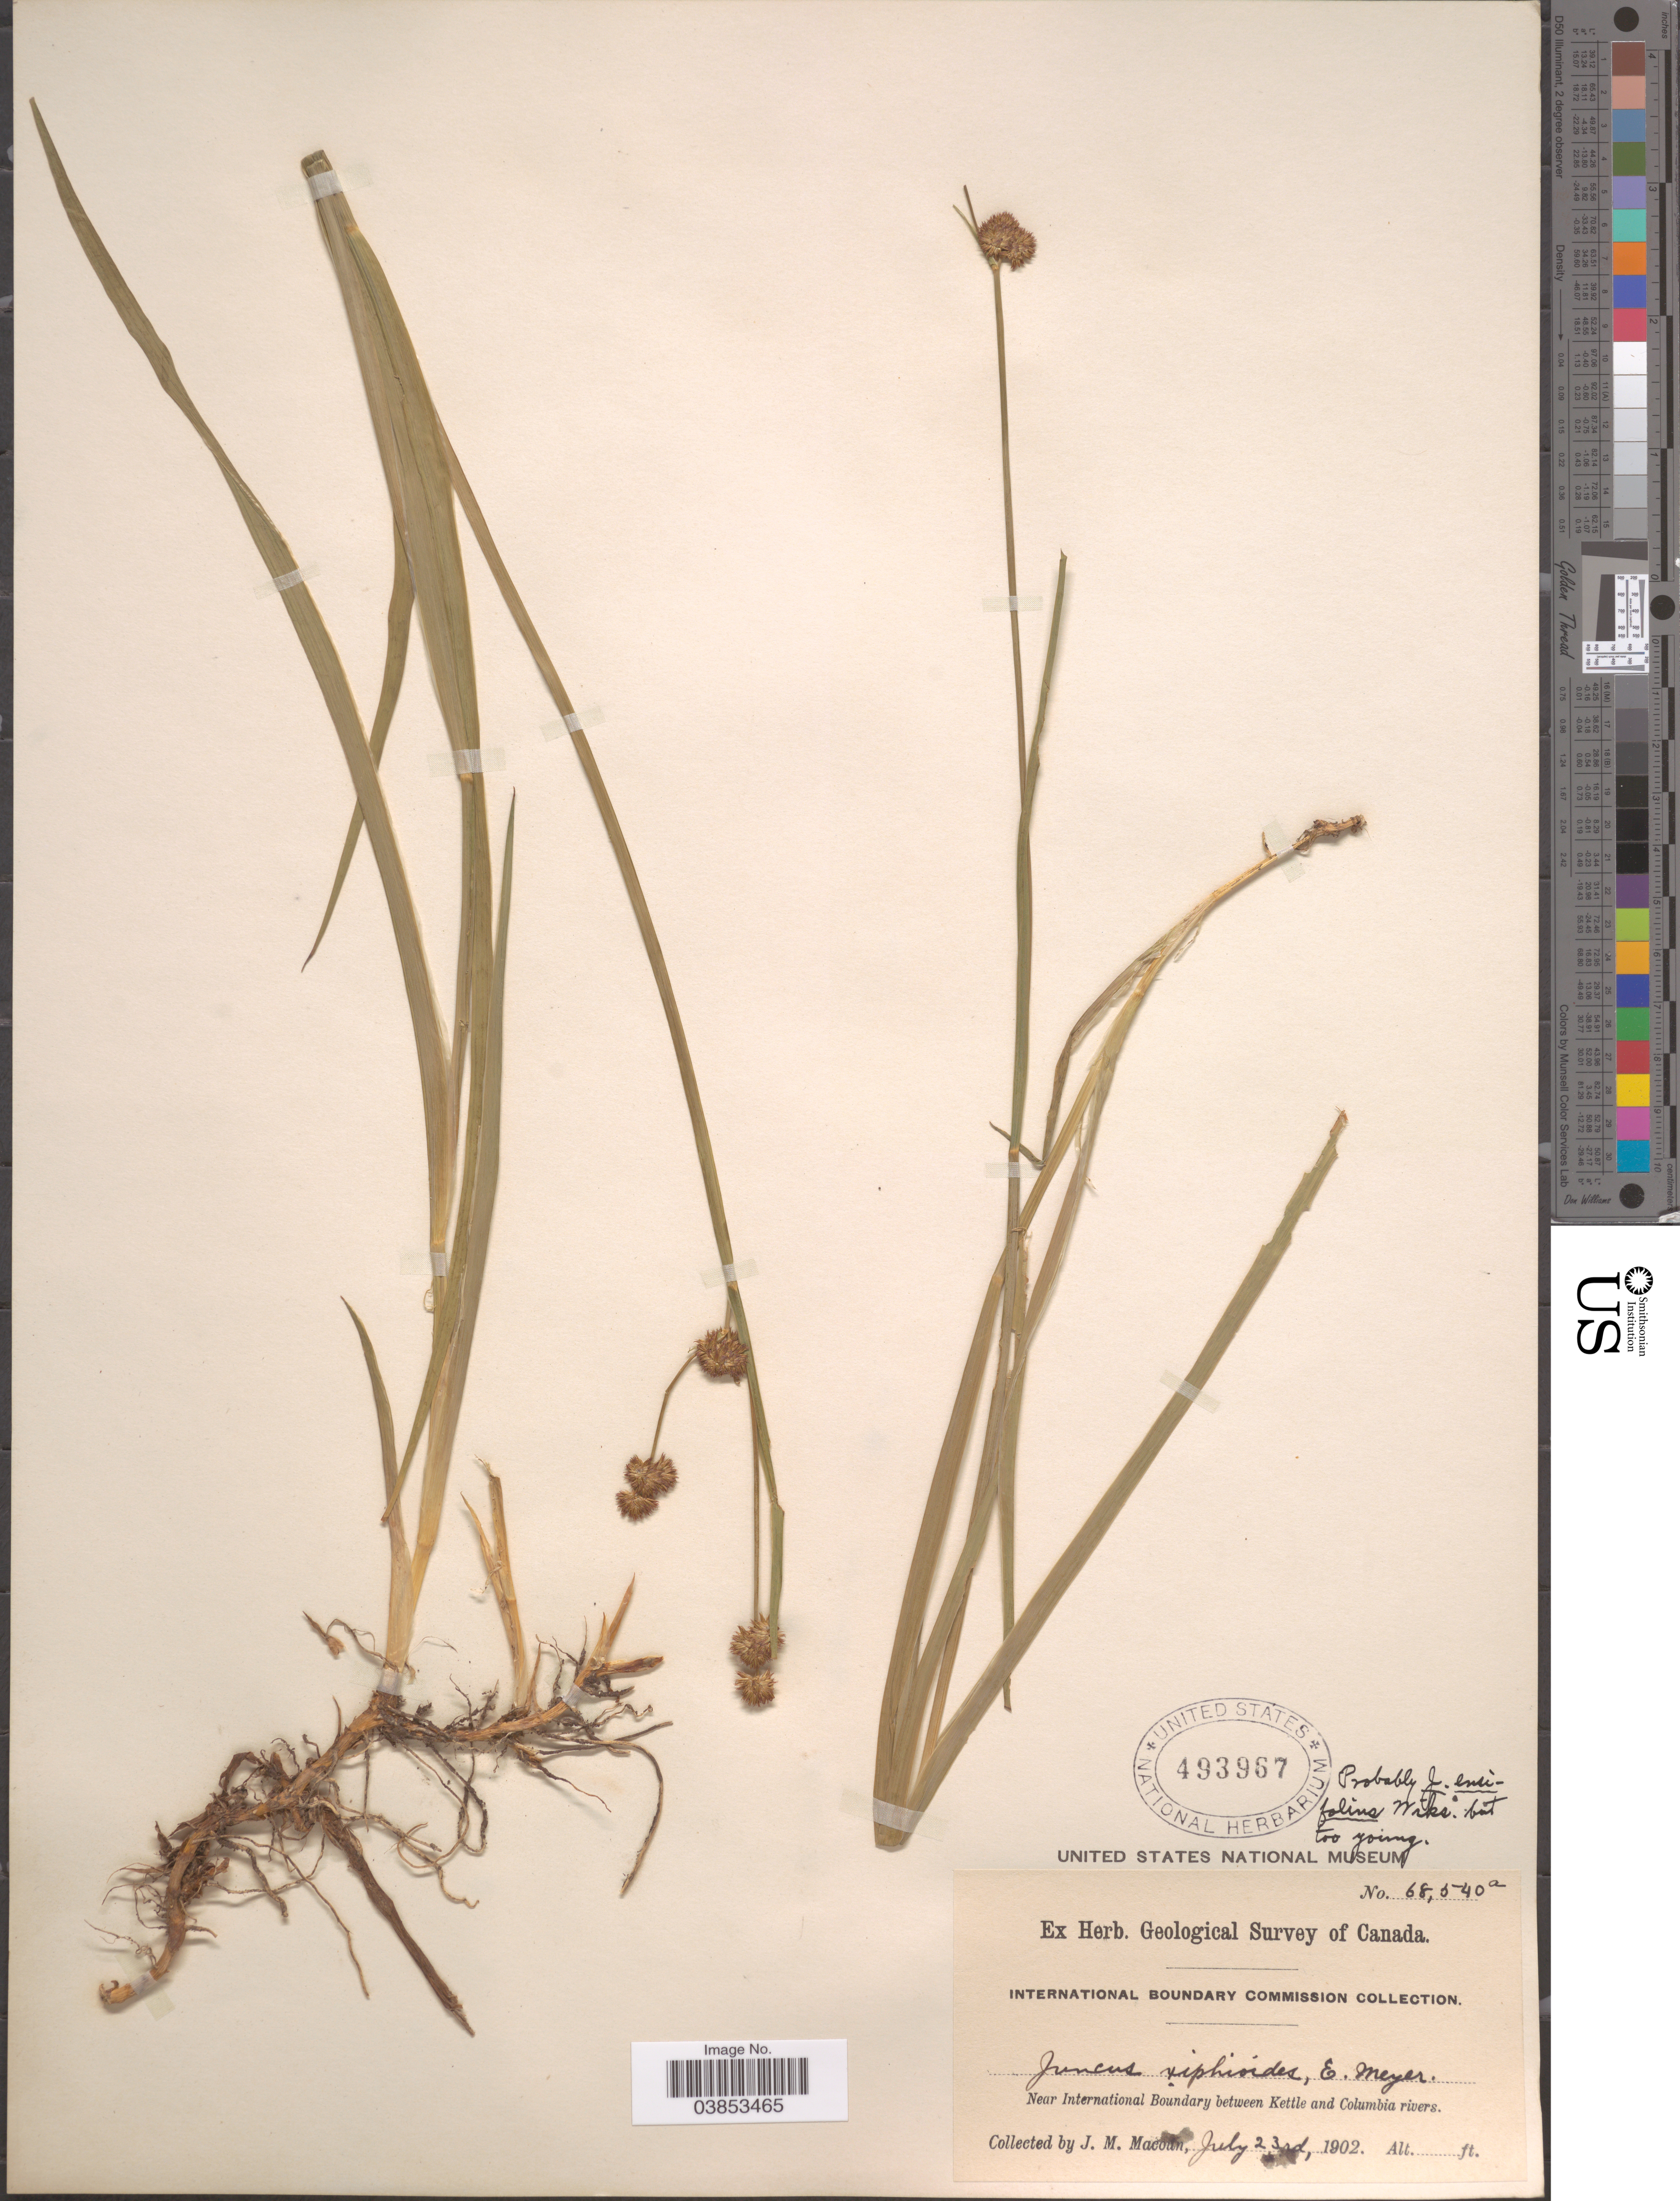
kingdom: Plantae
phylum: Tracheophyta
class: Liliopsida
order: Poales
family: Juncaceae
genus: Juncus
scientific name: Juncus ensifolius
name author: Wikstr.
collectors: J. M. Macoun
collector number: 68540a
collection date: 1902-07-23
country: Canada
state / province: British Columbia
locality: Near International Boundary between Kettle and Columbia rivers.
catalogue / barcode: US 493967